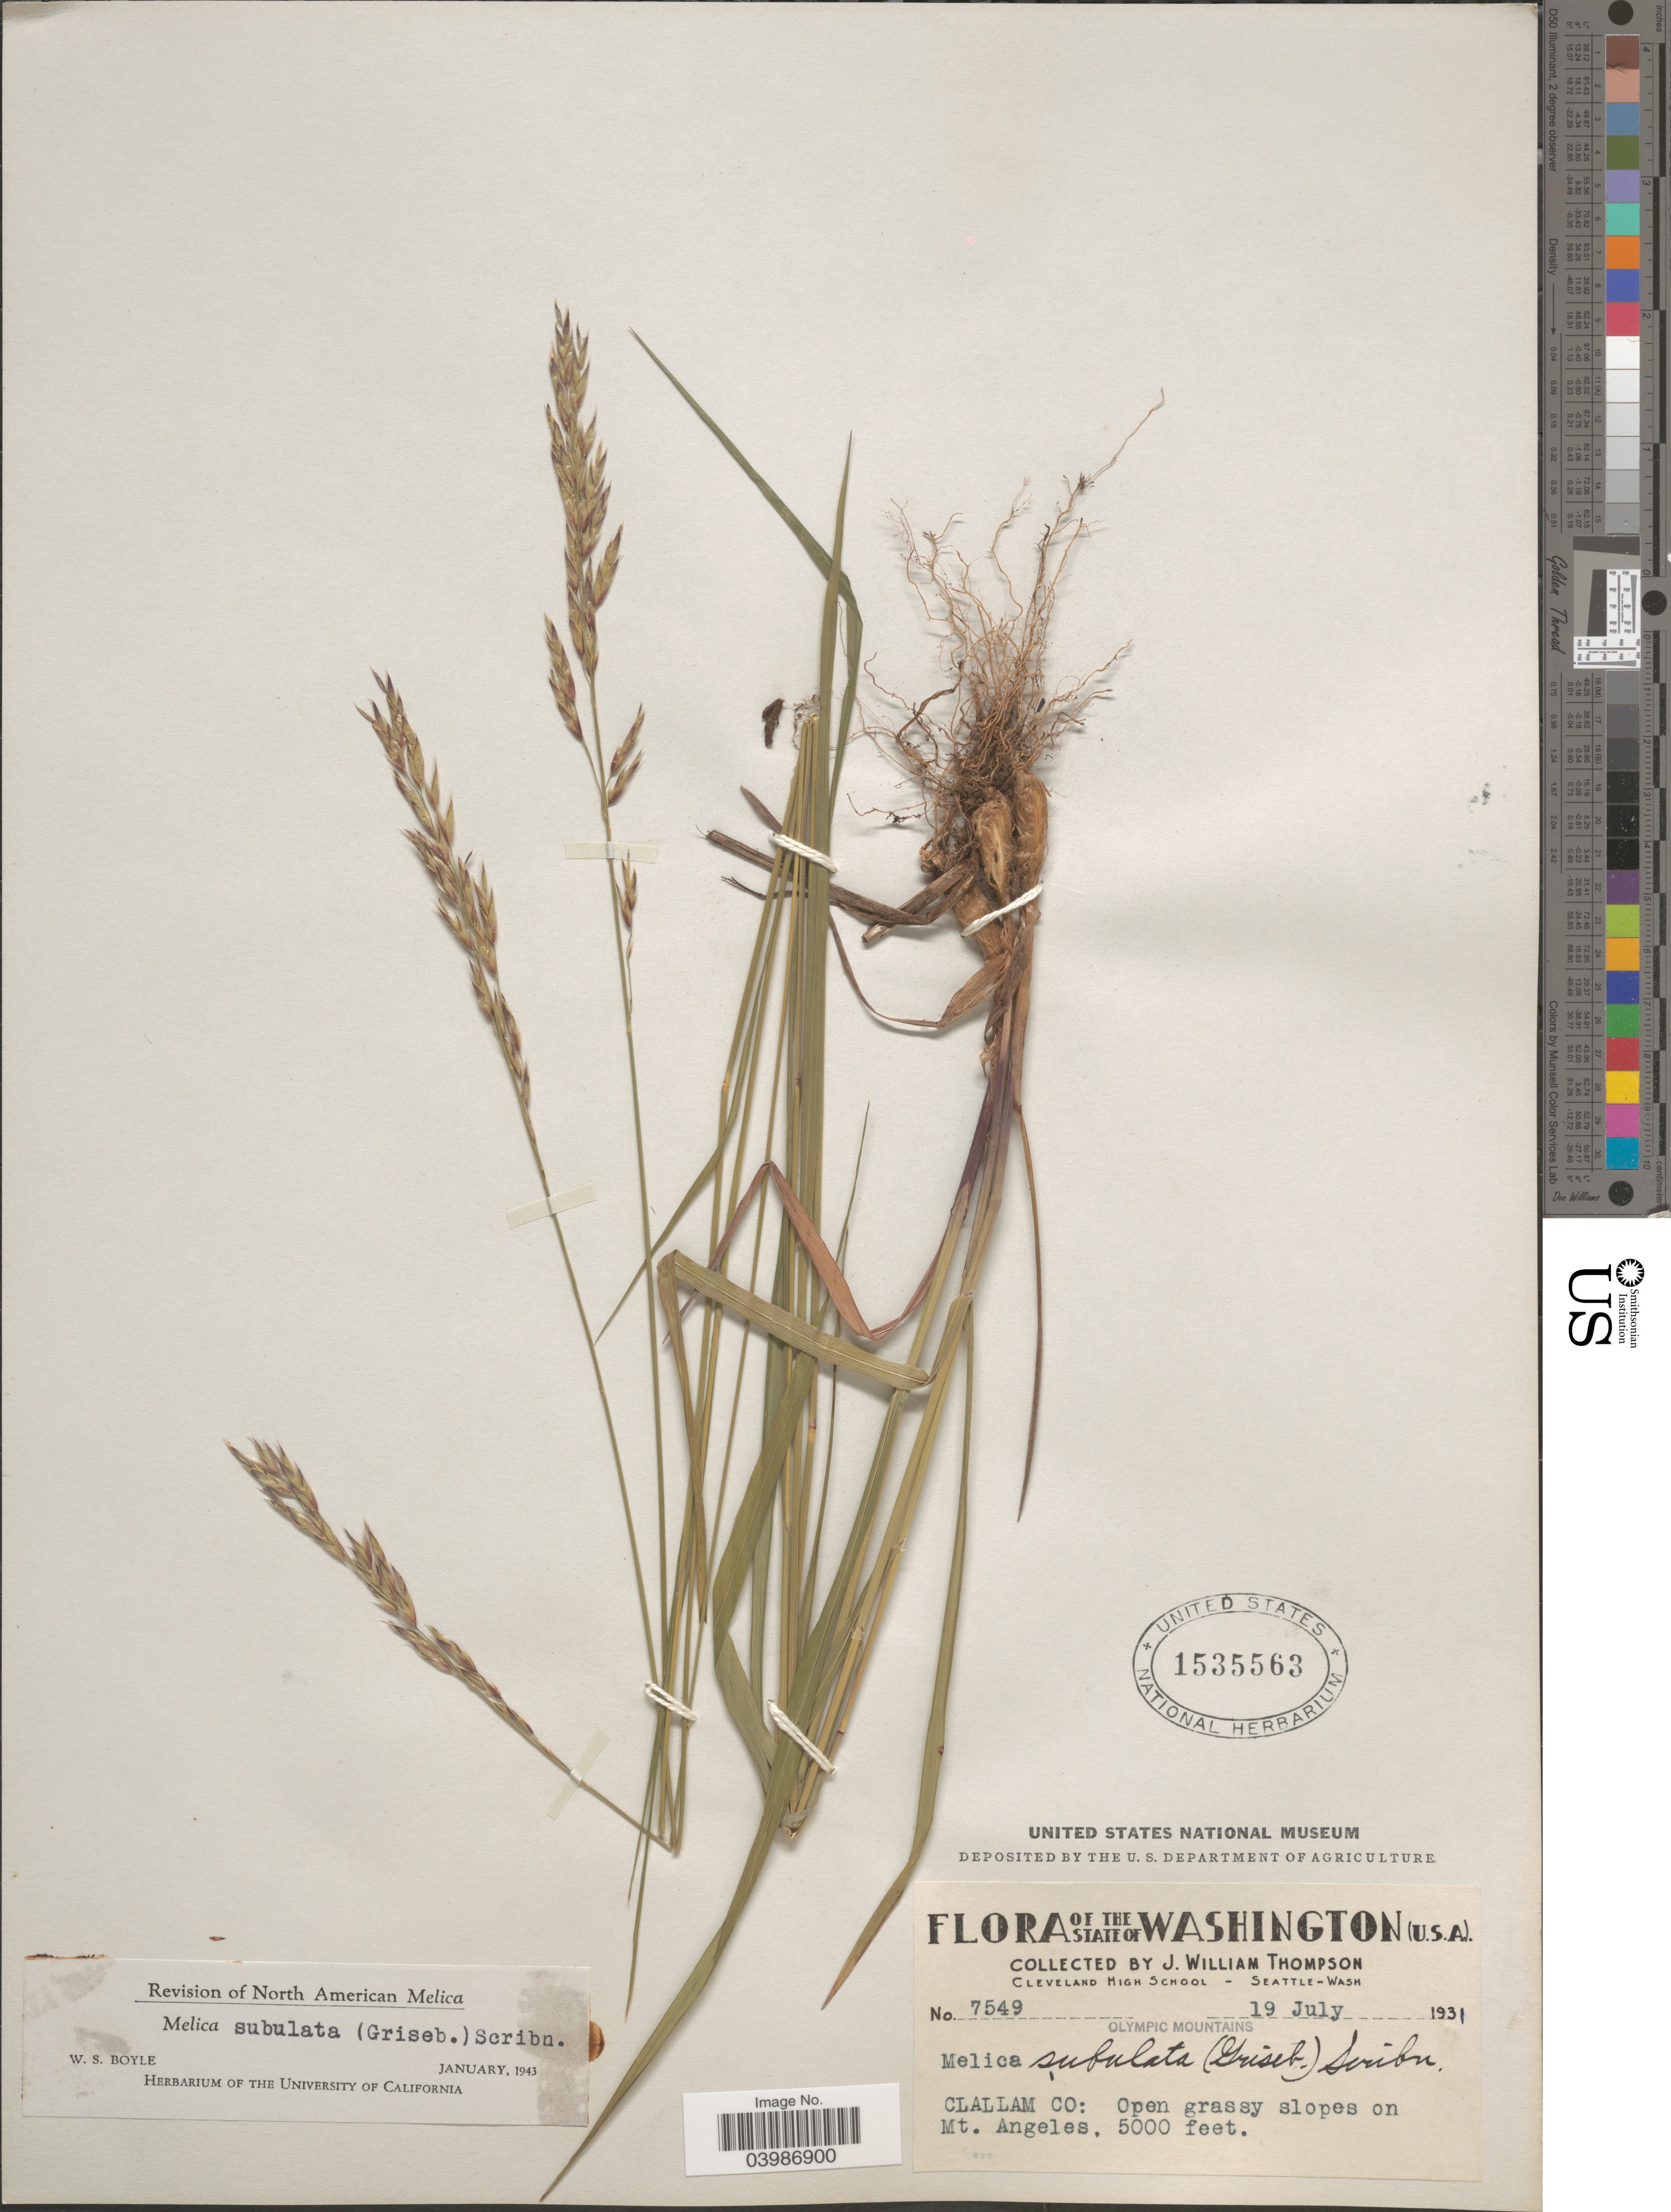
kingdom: Plantae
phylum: Tracheophyta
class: Liliopsida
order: Poales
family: Poaceae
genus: Melica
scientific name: Melica subulata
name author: (Griseb.) Scribn.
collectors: J. W. Thompson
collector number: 7549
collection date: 1931-07-19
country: United States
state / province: Washington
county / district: Clallam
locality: Olympic Mountains. Clallam Co: on Mt. Angeles.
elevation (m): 1524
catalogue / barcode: US 1535563